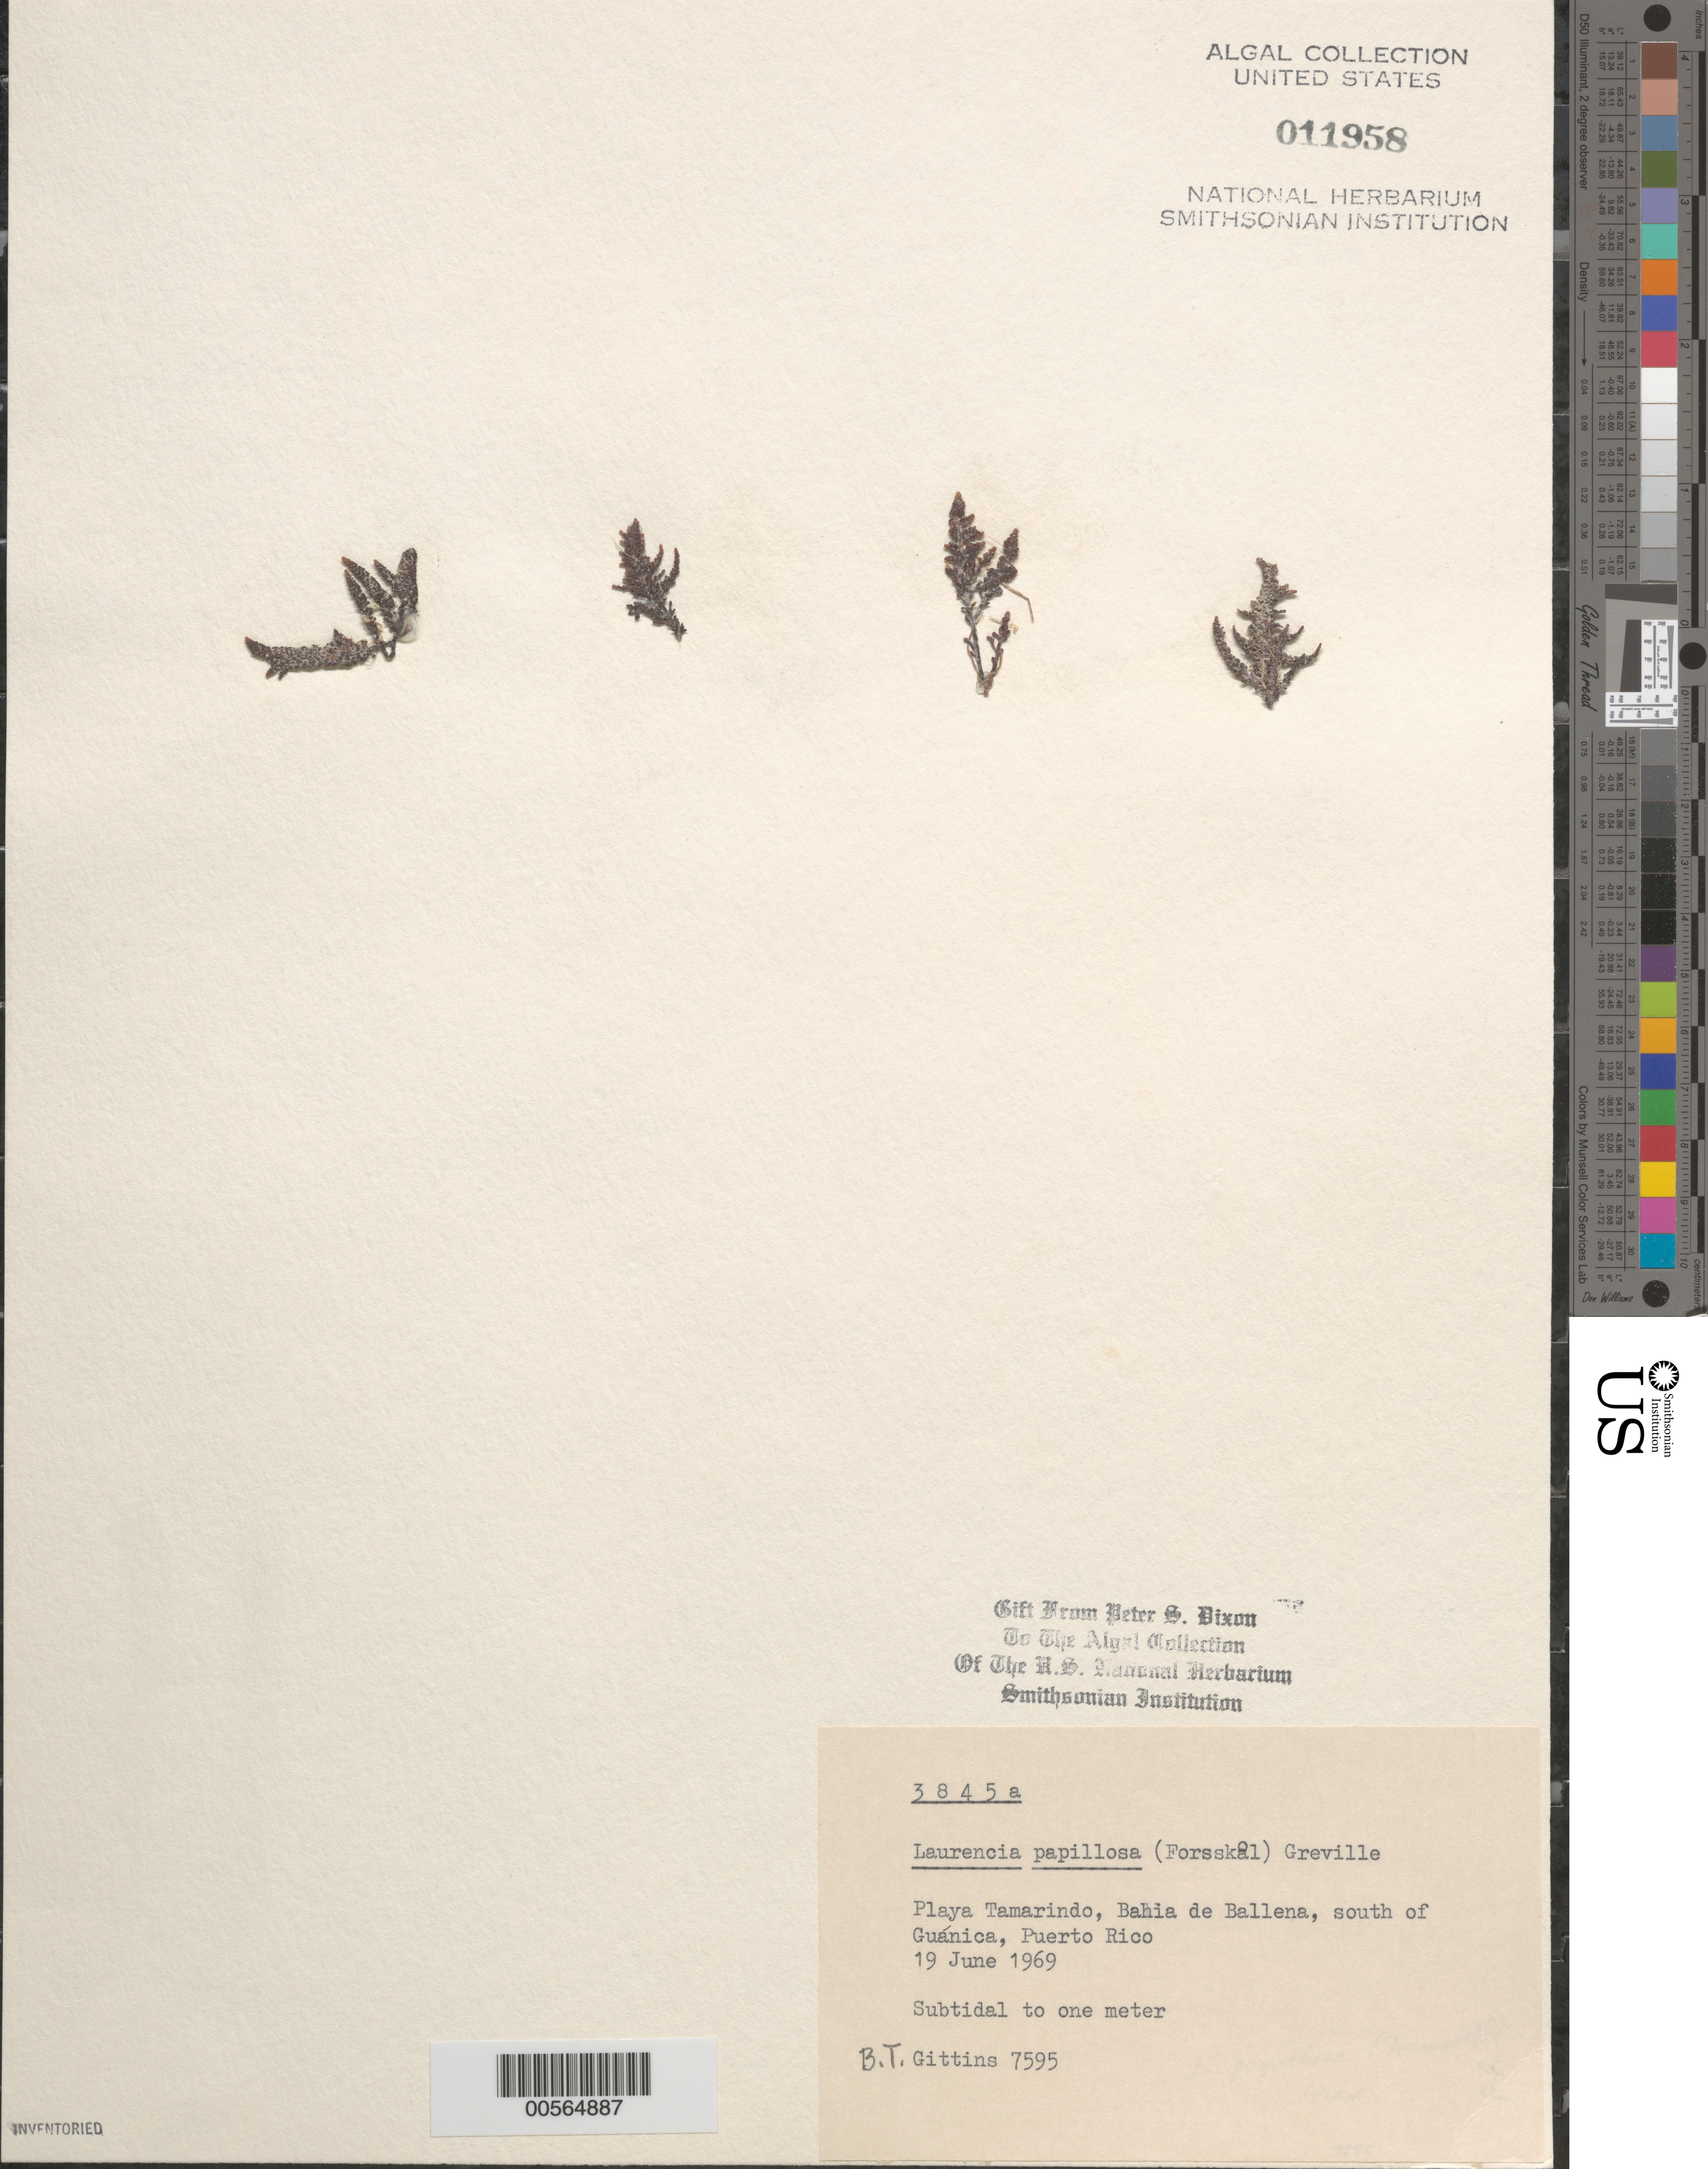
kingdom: Plantae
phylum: Rhodophyta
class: Florideophyceae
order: Ceramiales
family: Rhodomelaceae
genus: Palisada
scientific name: Palisada perforata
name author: (Bory) K.W. Nam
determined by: Algae name updating Project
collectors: B. Gittins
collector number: BTG 7595 & PSD 3845A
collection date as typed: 19 Jun 1969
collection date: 1969-06-19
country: Puerto Rico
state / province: Guanica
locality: Playa Tamarindo, Bahia de Ballena, south of Guanica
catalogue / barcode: US 11958